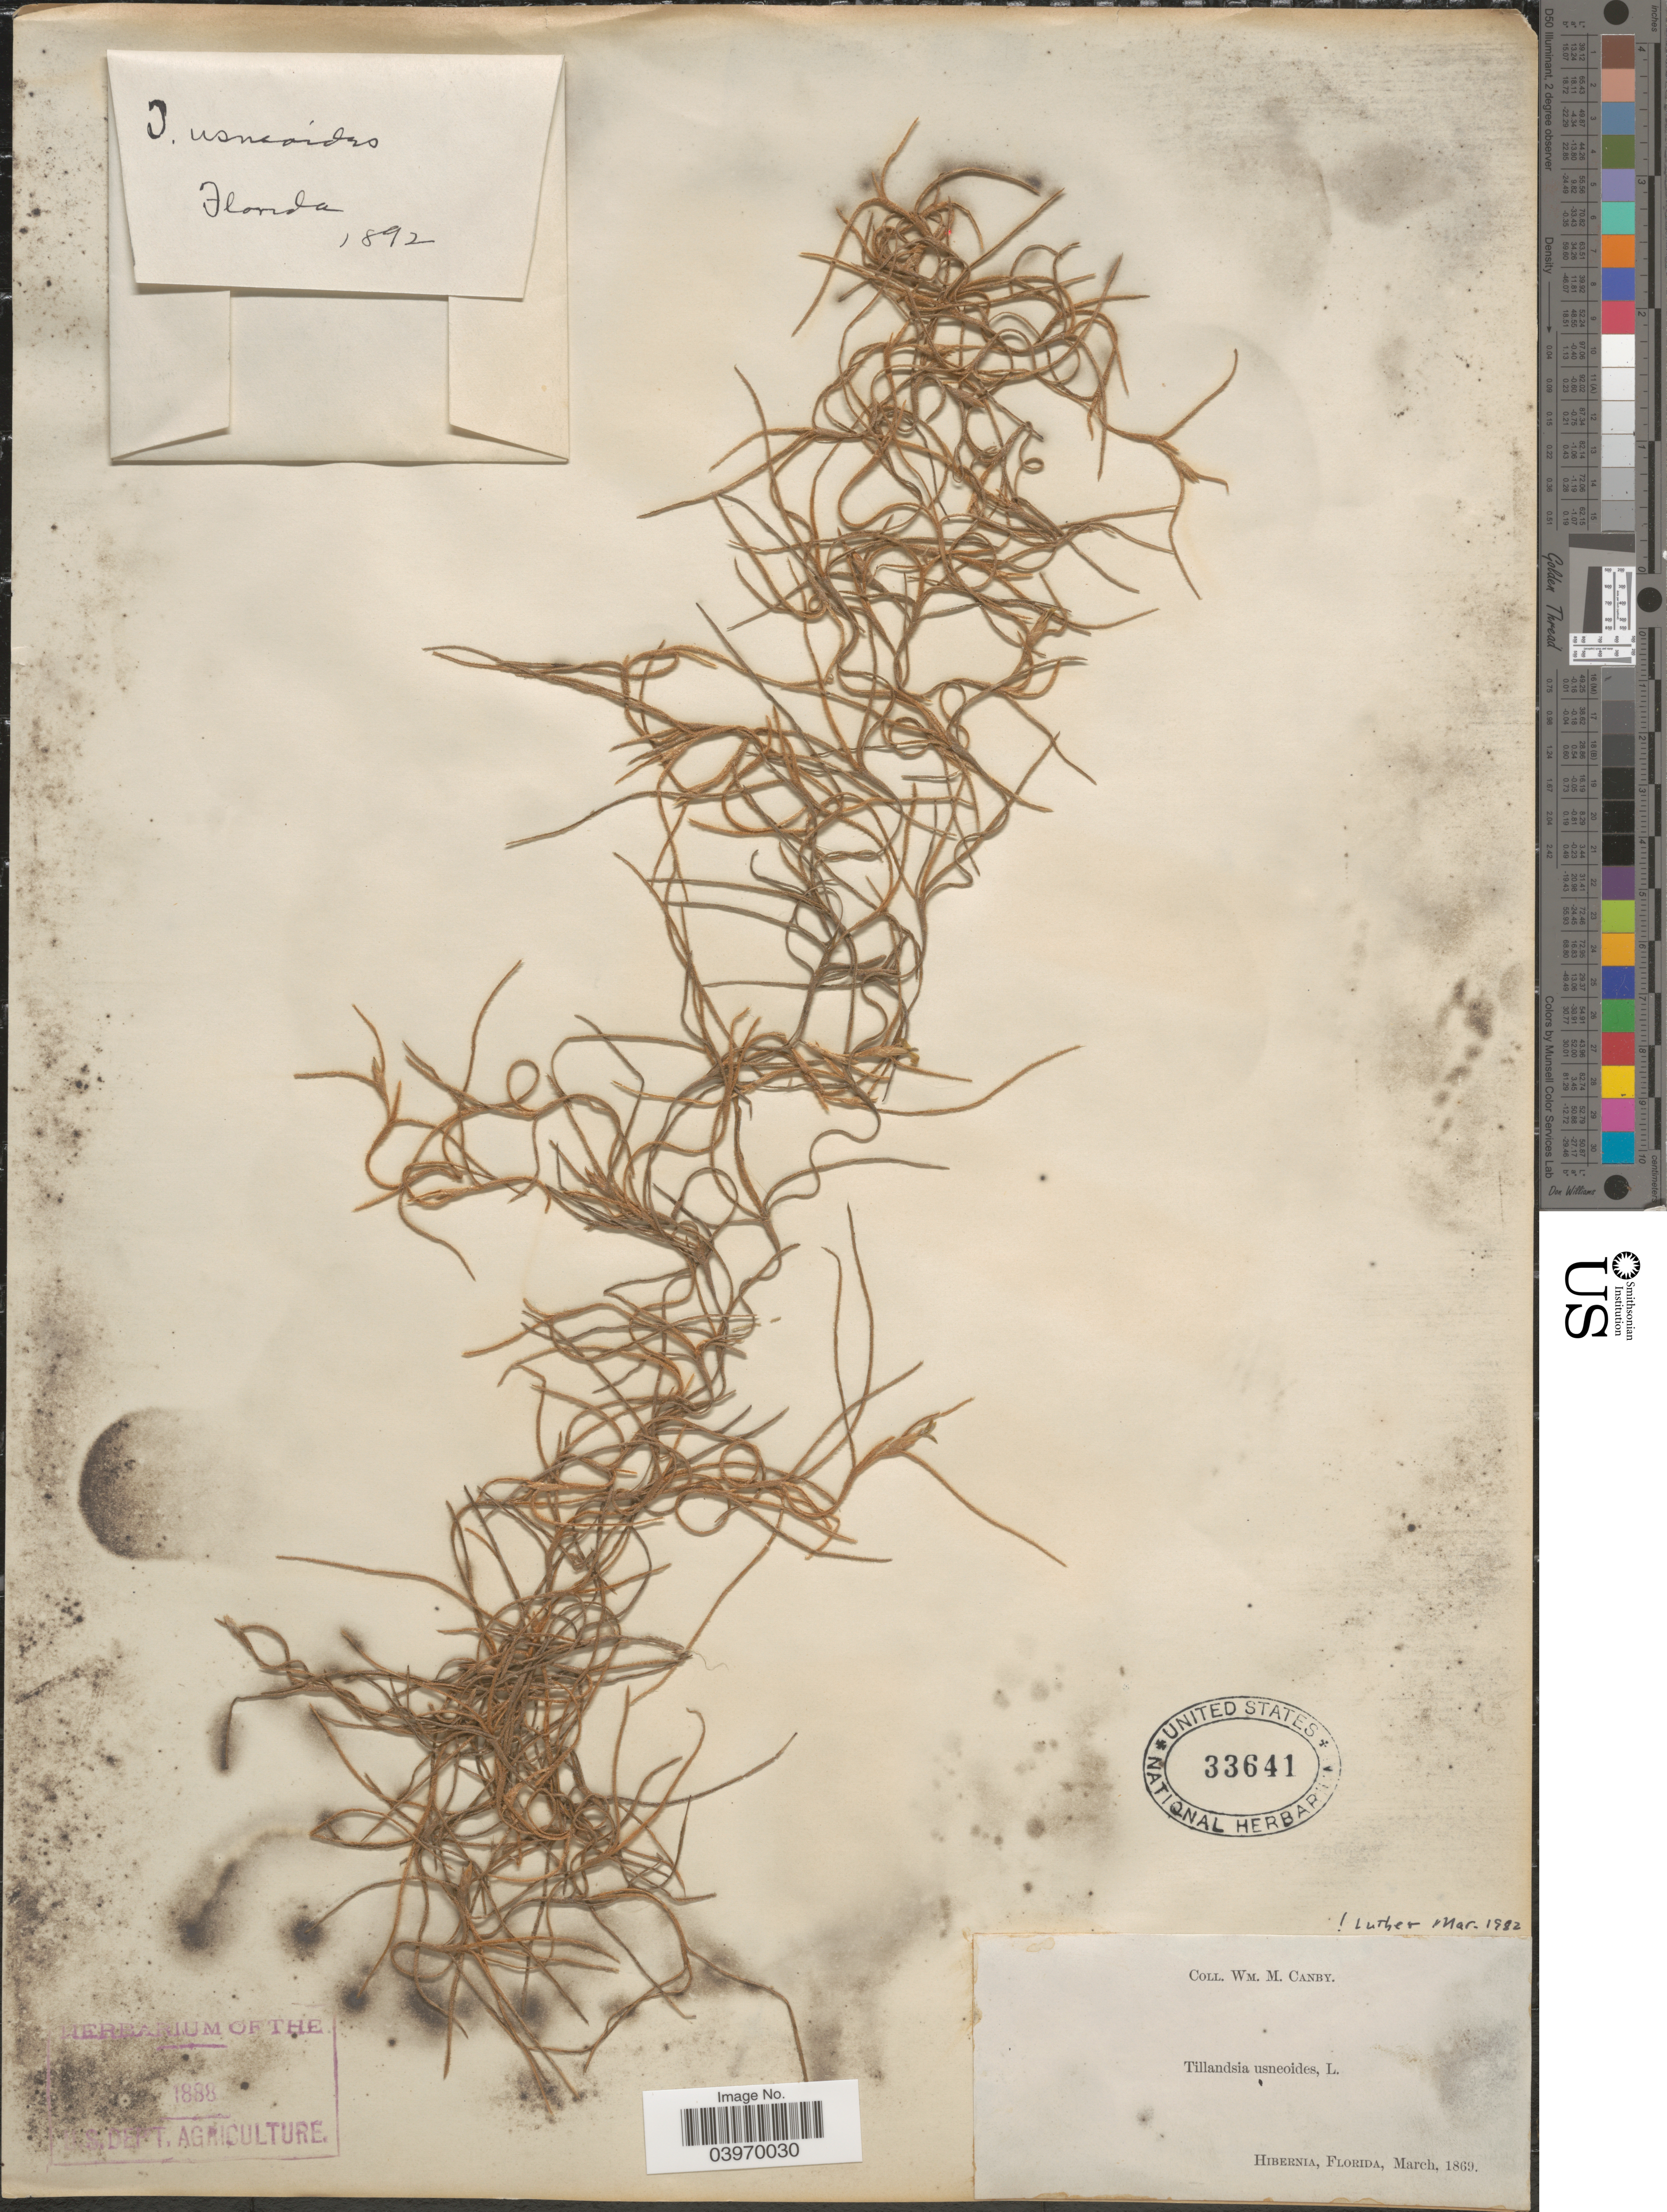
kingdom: Plantae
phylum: Tracheophyta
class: Liliopsida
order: Poales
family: Bromeliaceae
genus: Tillandsia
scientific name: Tillandsia usneoides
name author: (L.) L.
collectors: W. M. Canby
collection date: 1869-03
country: United States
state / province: Florida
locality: Hibernia.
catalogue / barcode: US 33641